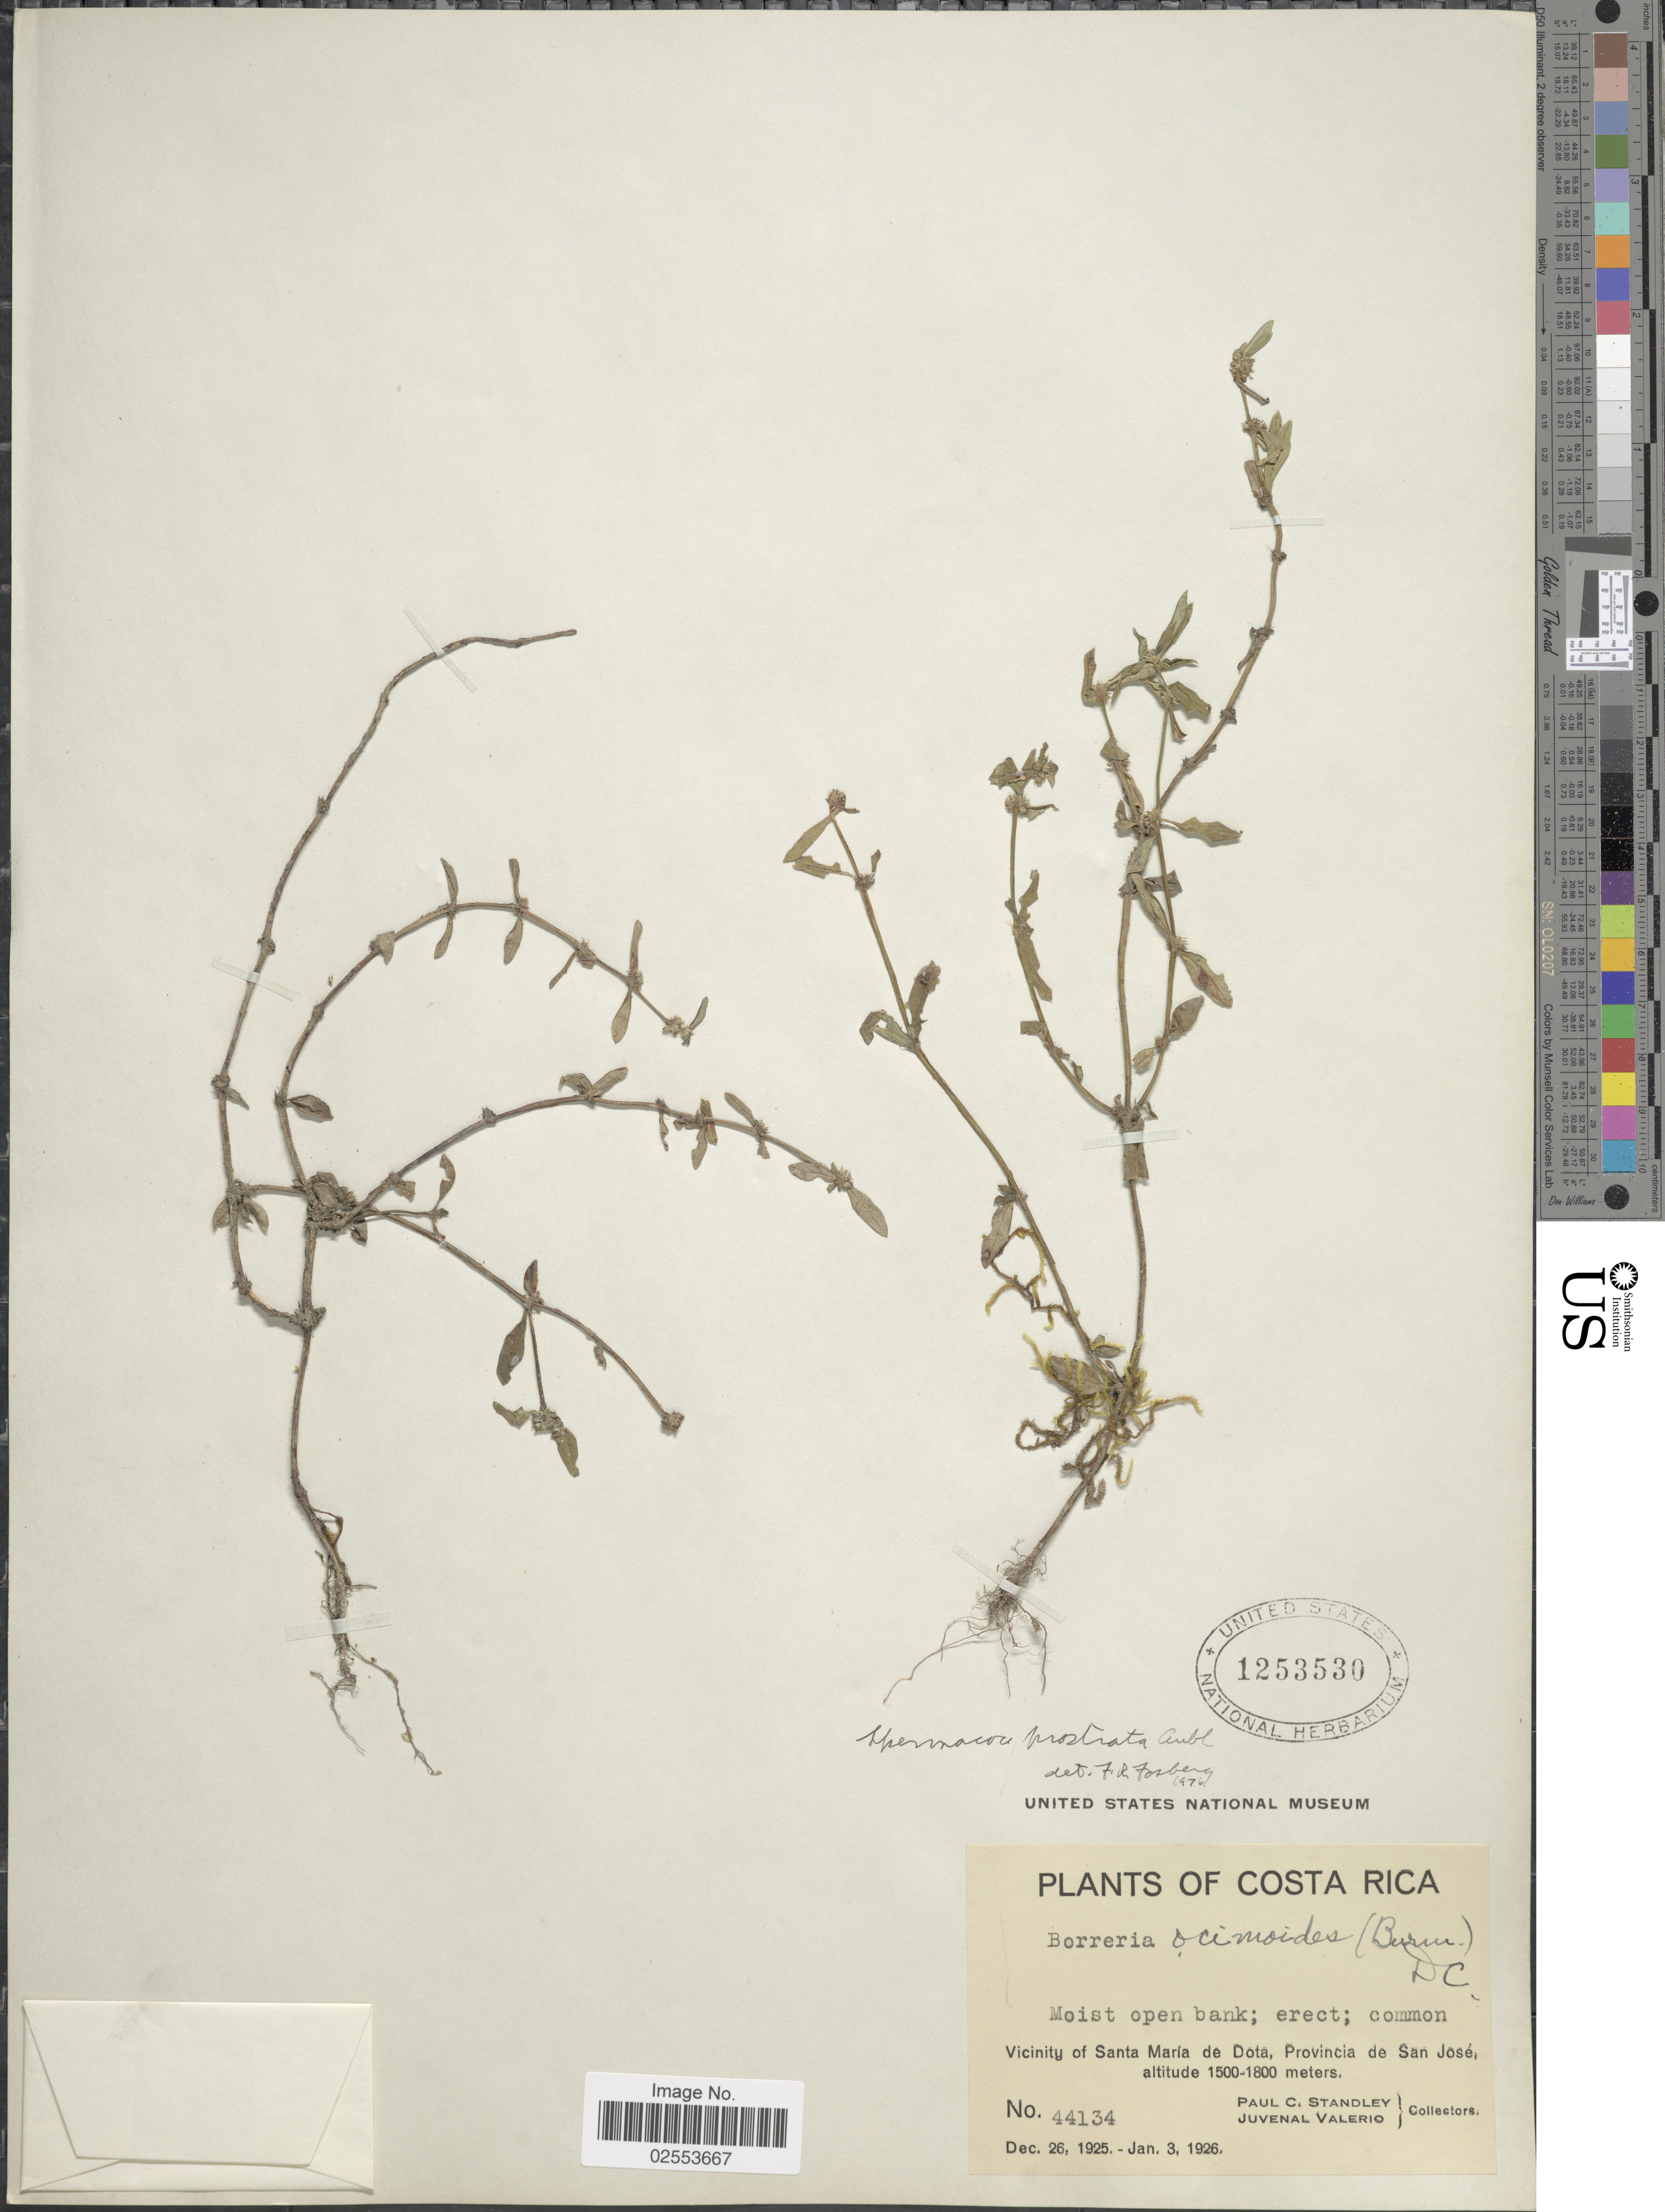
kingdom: Plantae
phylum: Tracheophyta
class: Magnoliopsida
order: Gentianales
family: Rubiaceae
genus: Spermacoce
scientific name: Spermacoce prostrata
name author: Aubl.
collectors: P. C. Standley & J. Valerio R.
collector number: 44134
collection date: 1925-12-26/1926-01-03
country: Costa Rica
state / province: San José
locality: Moist open bank, Vicinity of Santa Maria de Dota.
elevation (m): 1500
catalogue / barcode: US 1253530